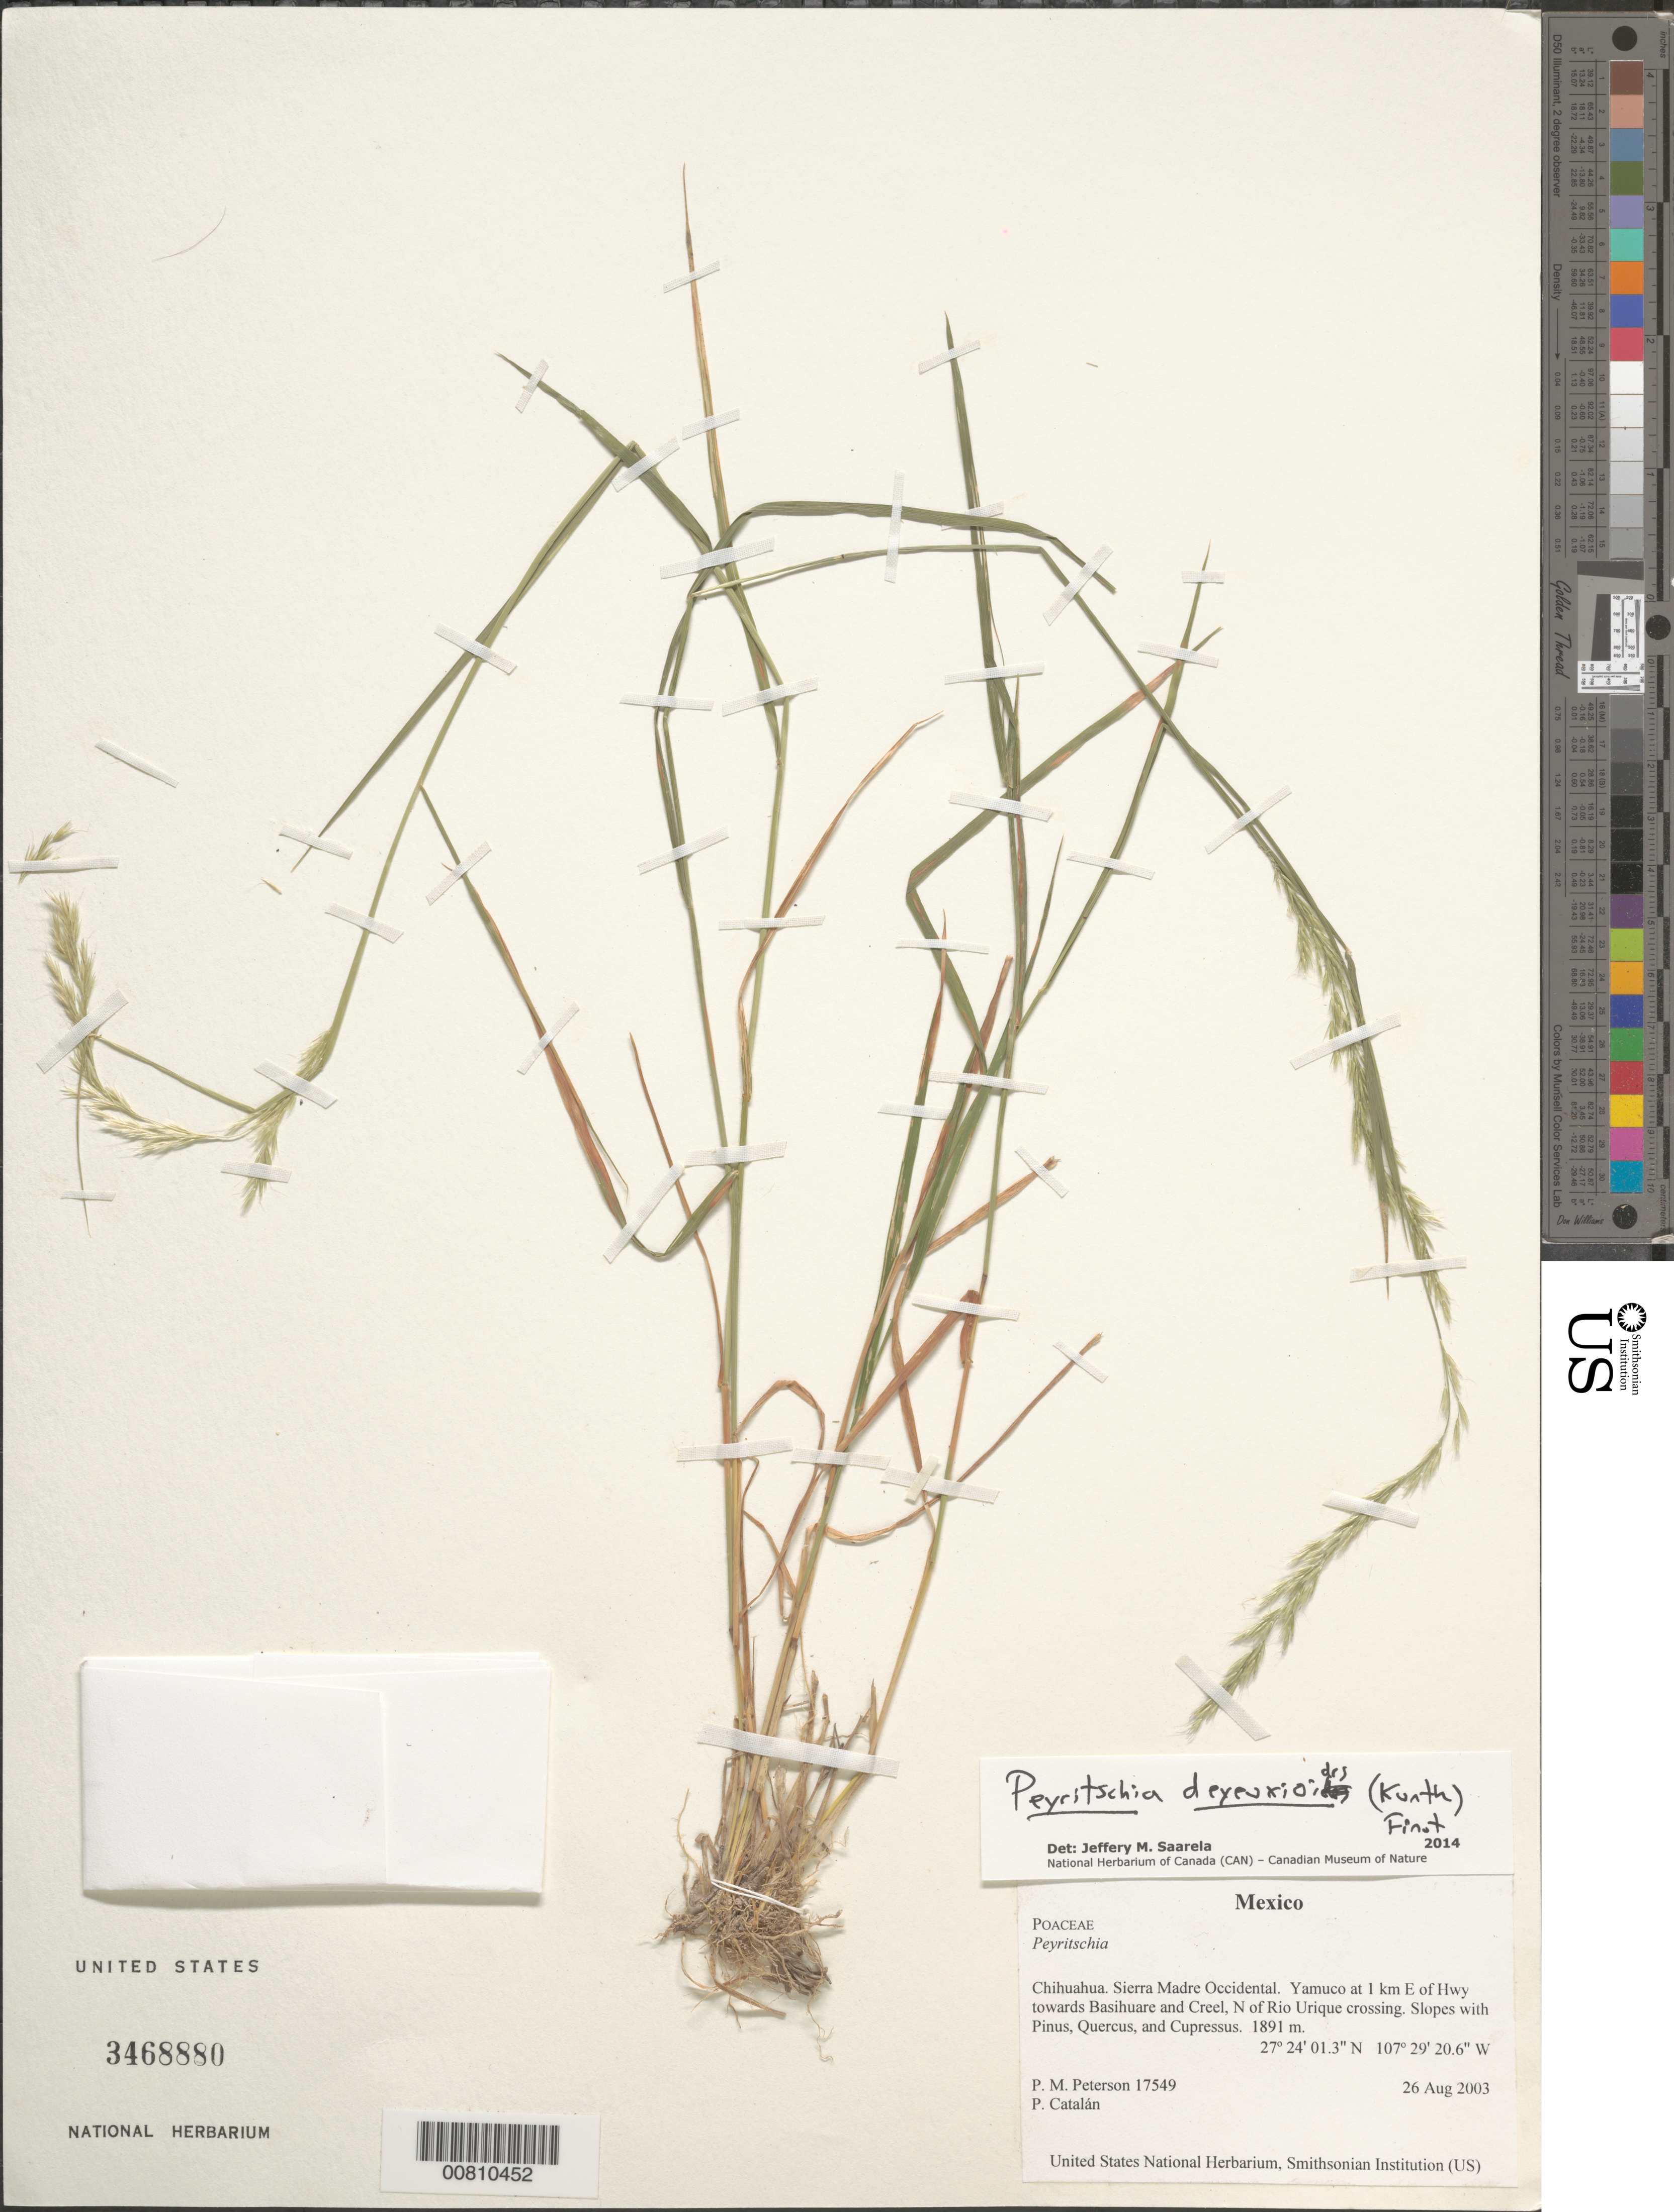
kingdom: Plantae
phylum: Tracheophyta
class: Liliopsida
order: Poales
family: Poaceae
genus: Peyritschia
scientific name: Peyritschia deyeuxioides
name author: (Kunth) Finot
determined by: Saarela, J. M., (CAN), Canadian Museum of Nature (CANADA)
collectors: P. M. Peterson & P. Catalán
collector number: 17549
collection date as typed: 26 Aug 2003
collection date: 2003-08-26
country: Mexico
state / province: Chihuahua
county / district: Sierra Madre Occidental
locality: Yamuco at 1 km E of Hwy towards Basihuare and Creel, N of Rio Urique crossing. Slopes with Pinus, Quercus, and Cupressus.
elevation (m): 1891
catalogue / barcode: US 3468880